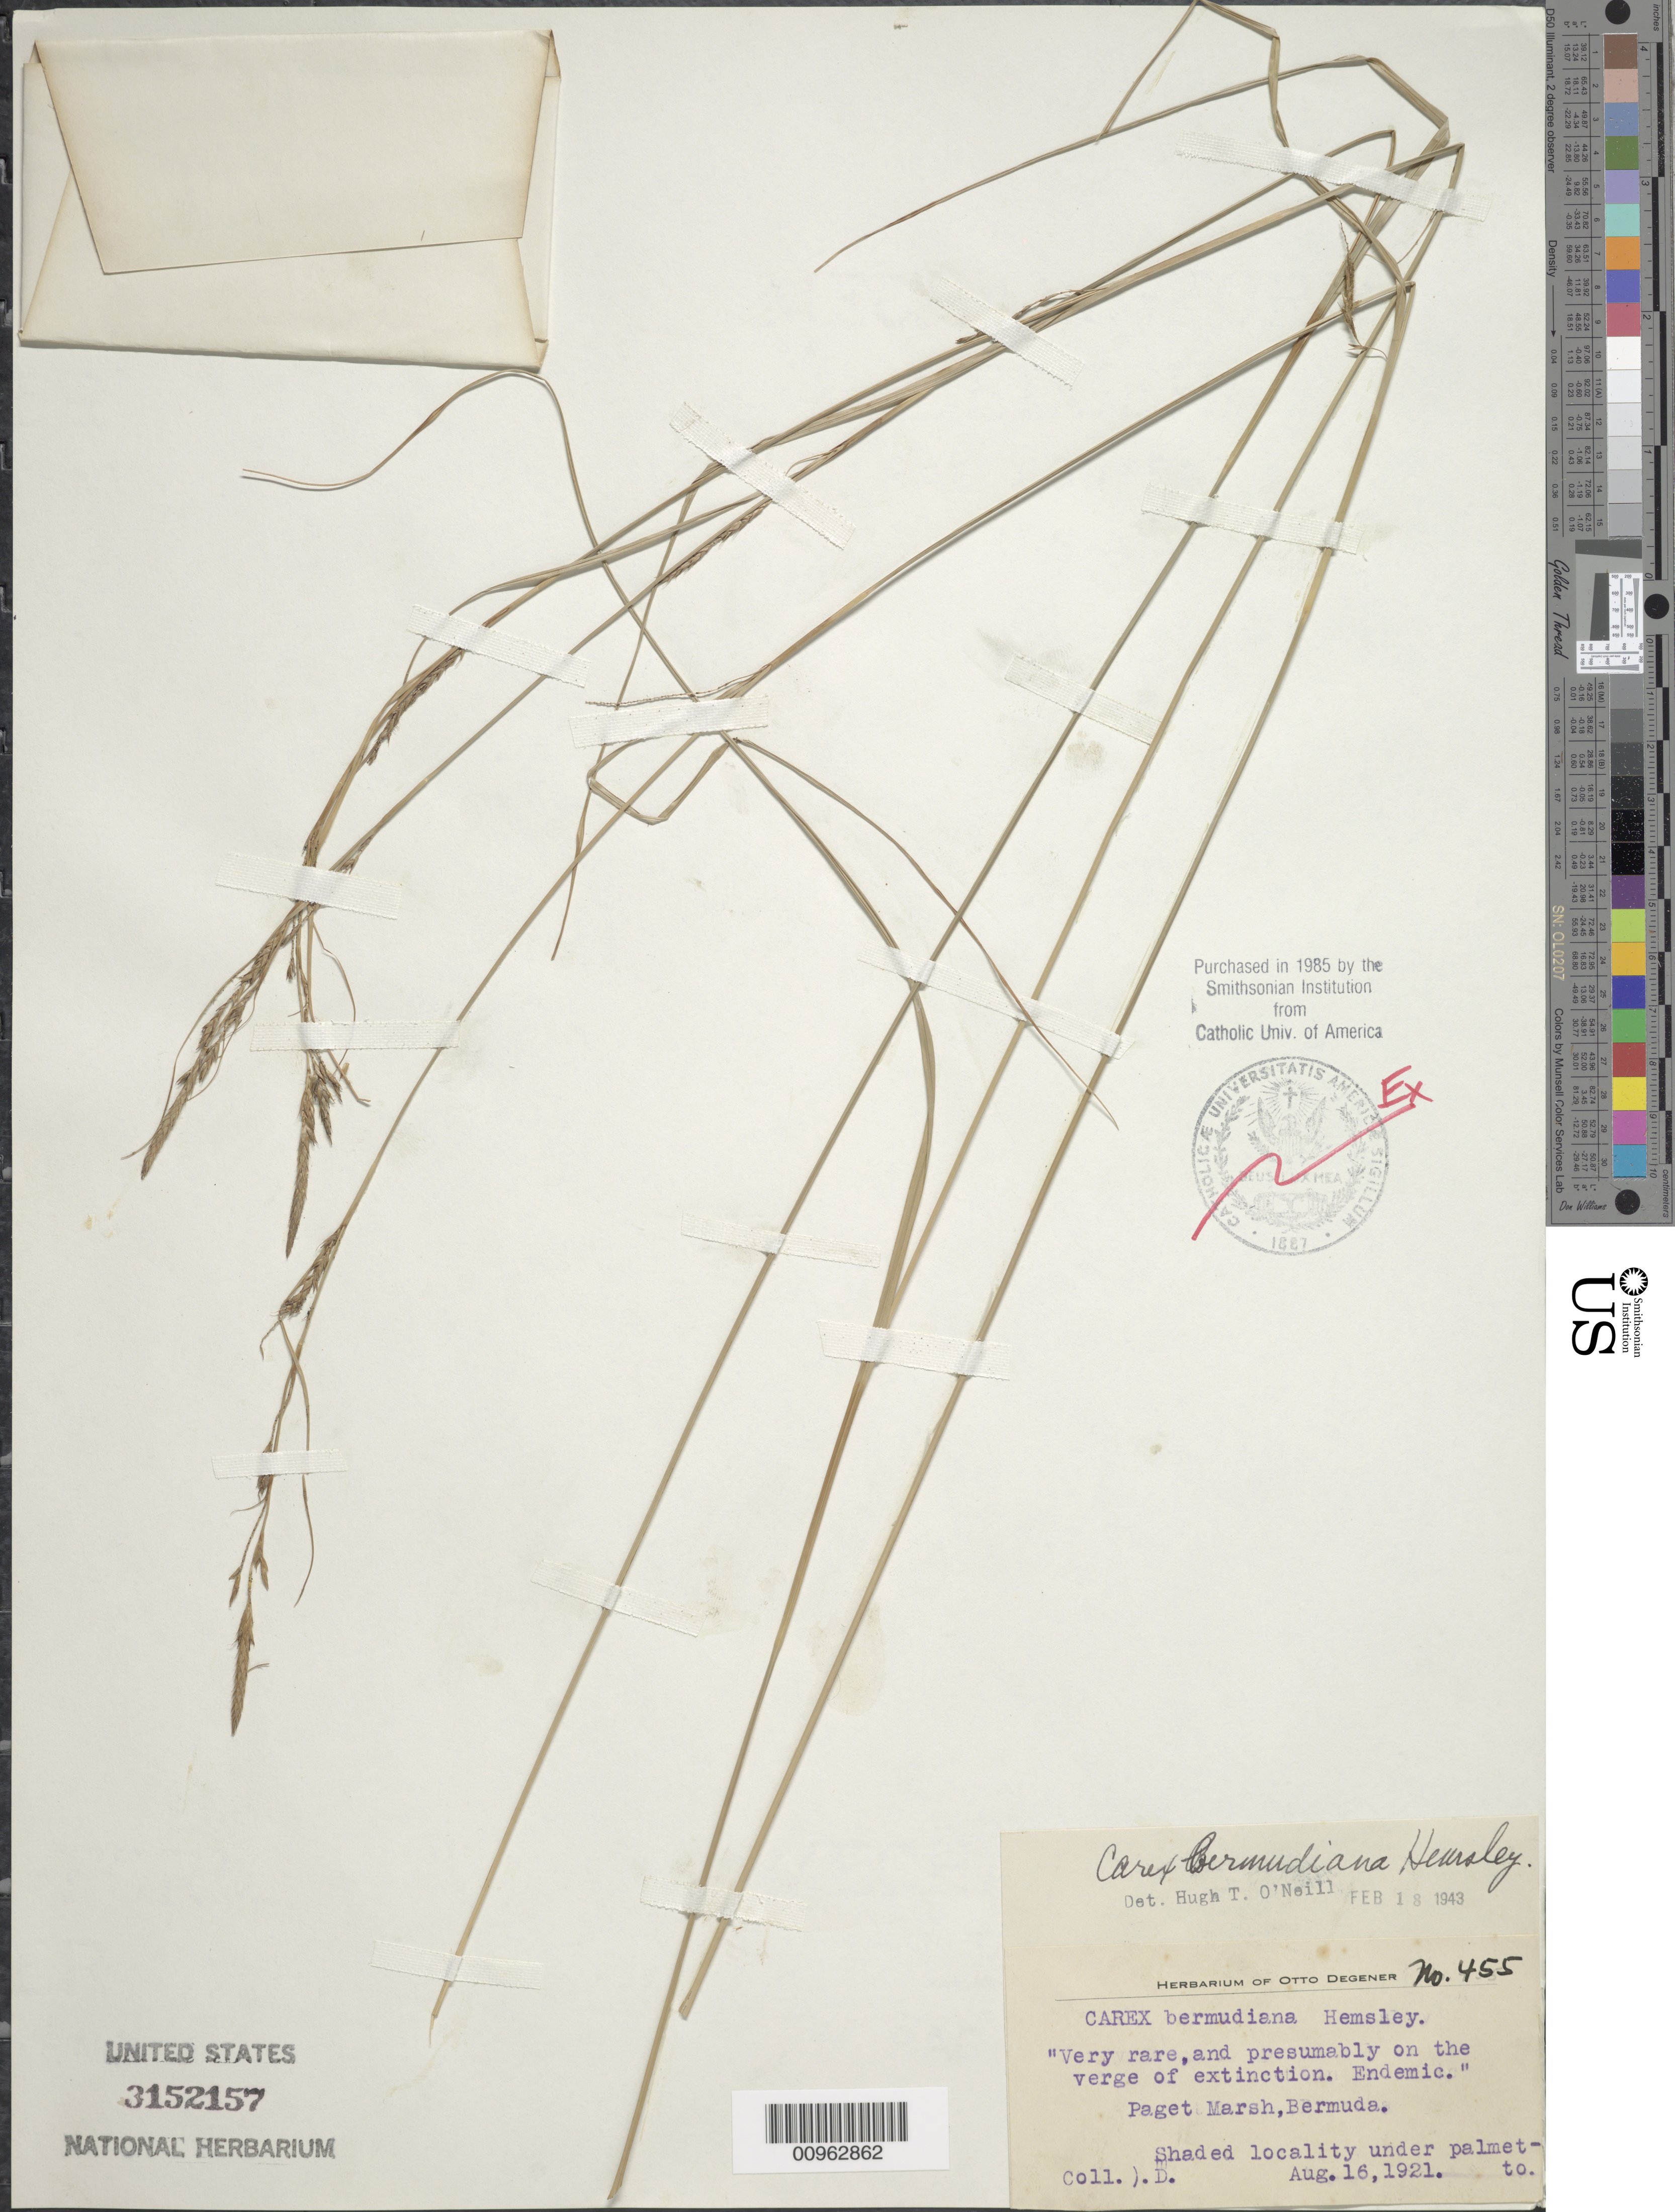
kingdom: Plantae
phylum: Tracheophyta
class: Liliopsida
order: Poales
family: Cyperaceae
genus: Carex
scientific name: Carex bermudiana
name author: Hemsl.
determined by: O'Neill, Hugh T.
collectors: O. Degener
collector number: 455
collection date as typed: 16 Aug 1921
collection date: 1921-08-16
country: Bermuda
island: Bermuda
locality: Paget Marsh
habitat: Shaded locality under palmetto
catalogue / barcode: US 3152157